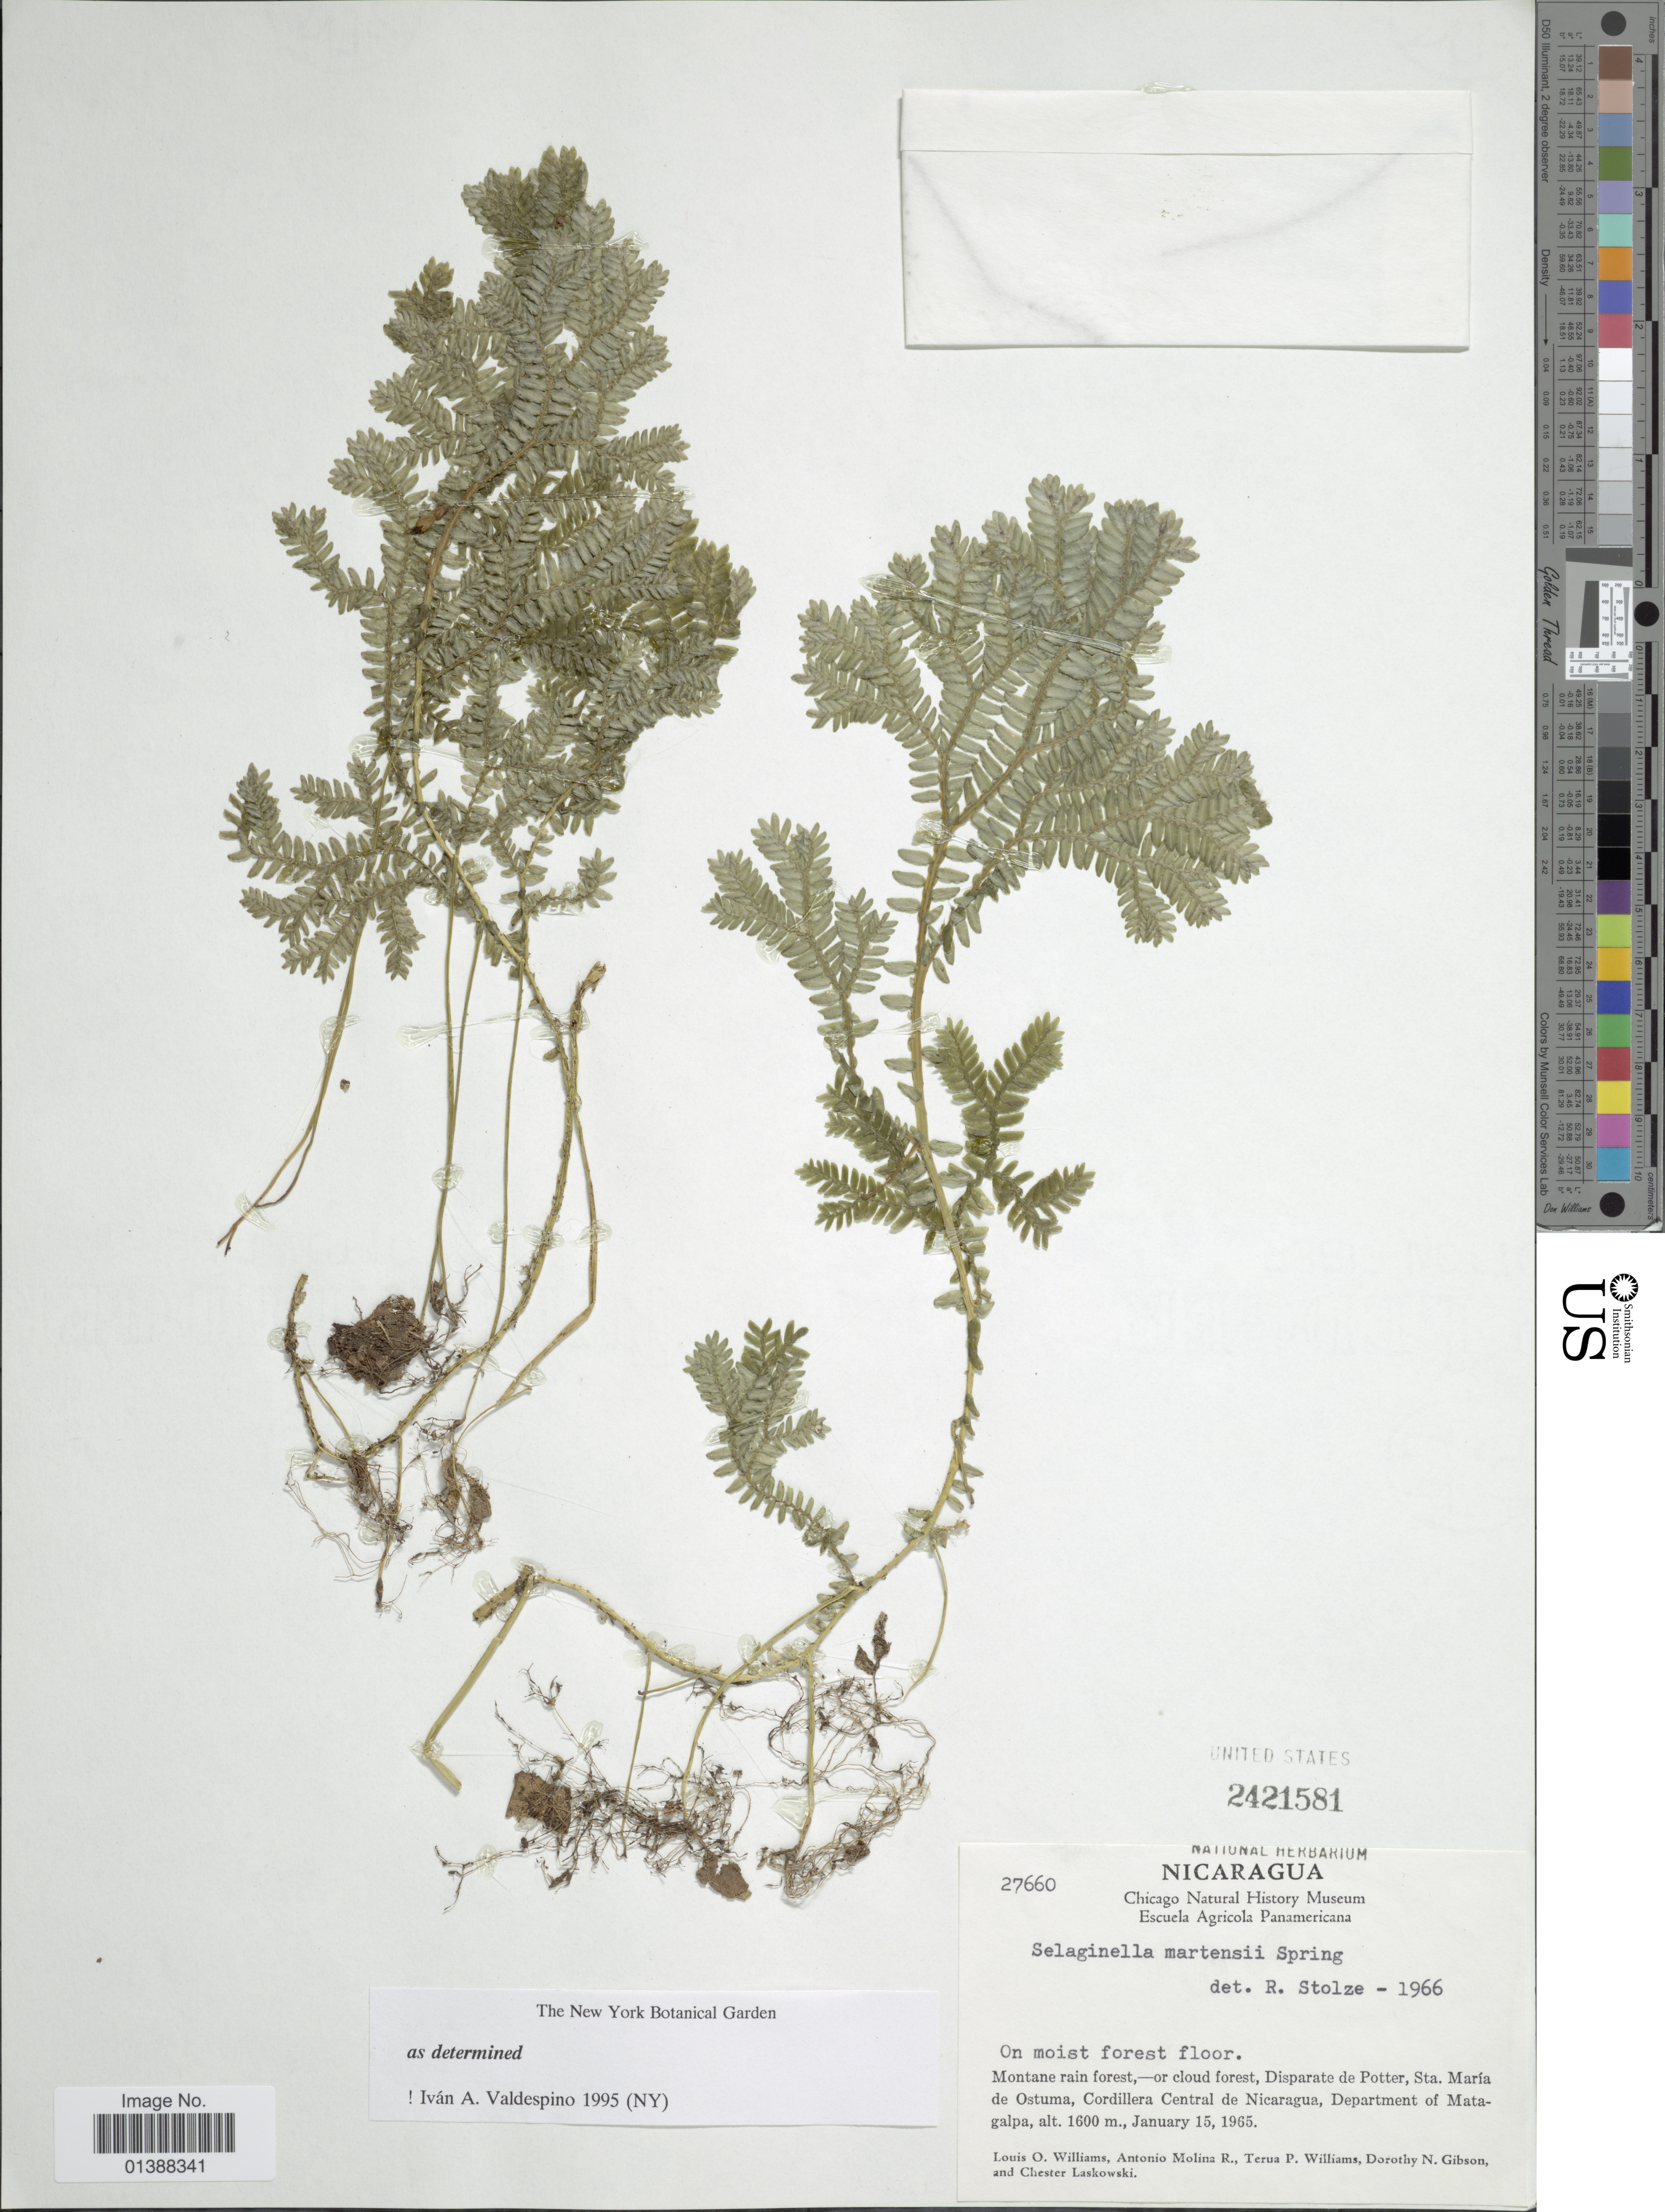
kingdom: Plantae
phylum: Tracheophyta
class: Lycopodiopsida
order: Selaginellales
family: Selaginellaceae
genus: Selaginella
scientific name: Selaginella martensii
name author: Spring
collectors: L. O. Williams, A. Molina R., T. P. Williams, D. N. Gibson & C. Laskowski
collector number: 27660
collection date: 1965-01-15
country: Nicaragua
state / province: Matagalpa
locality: Disparate de Potter,Sta María de Ostuma, Cordillera Central de Nicaragua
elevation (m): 1600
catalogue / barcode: US 1421581